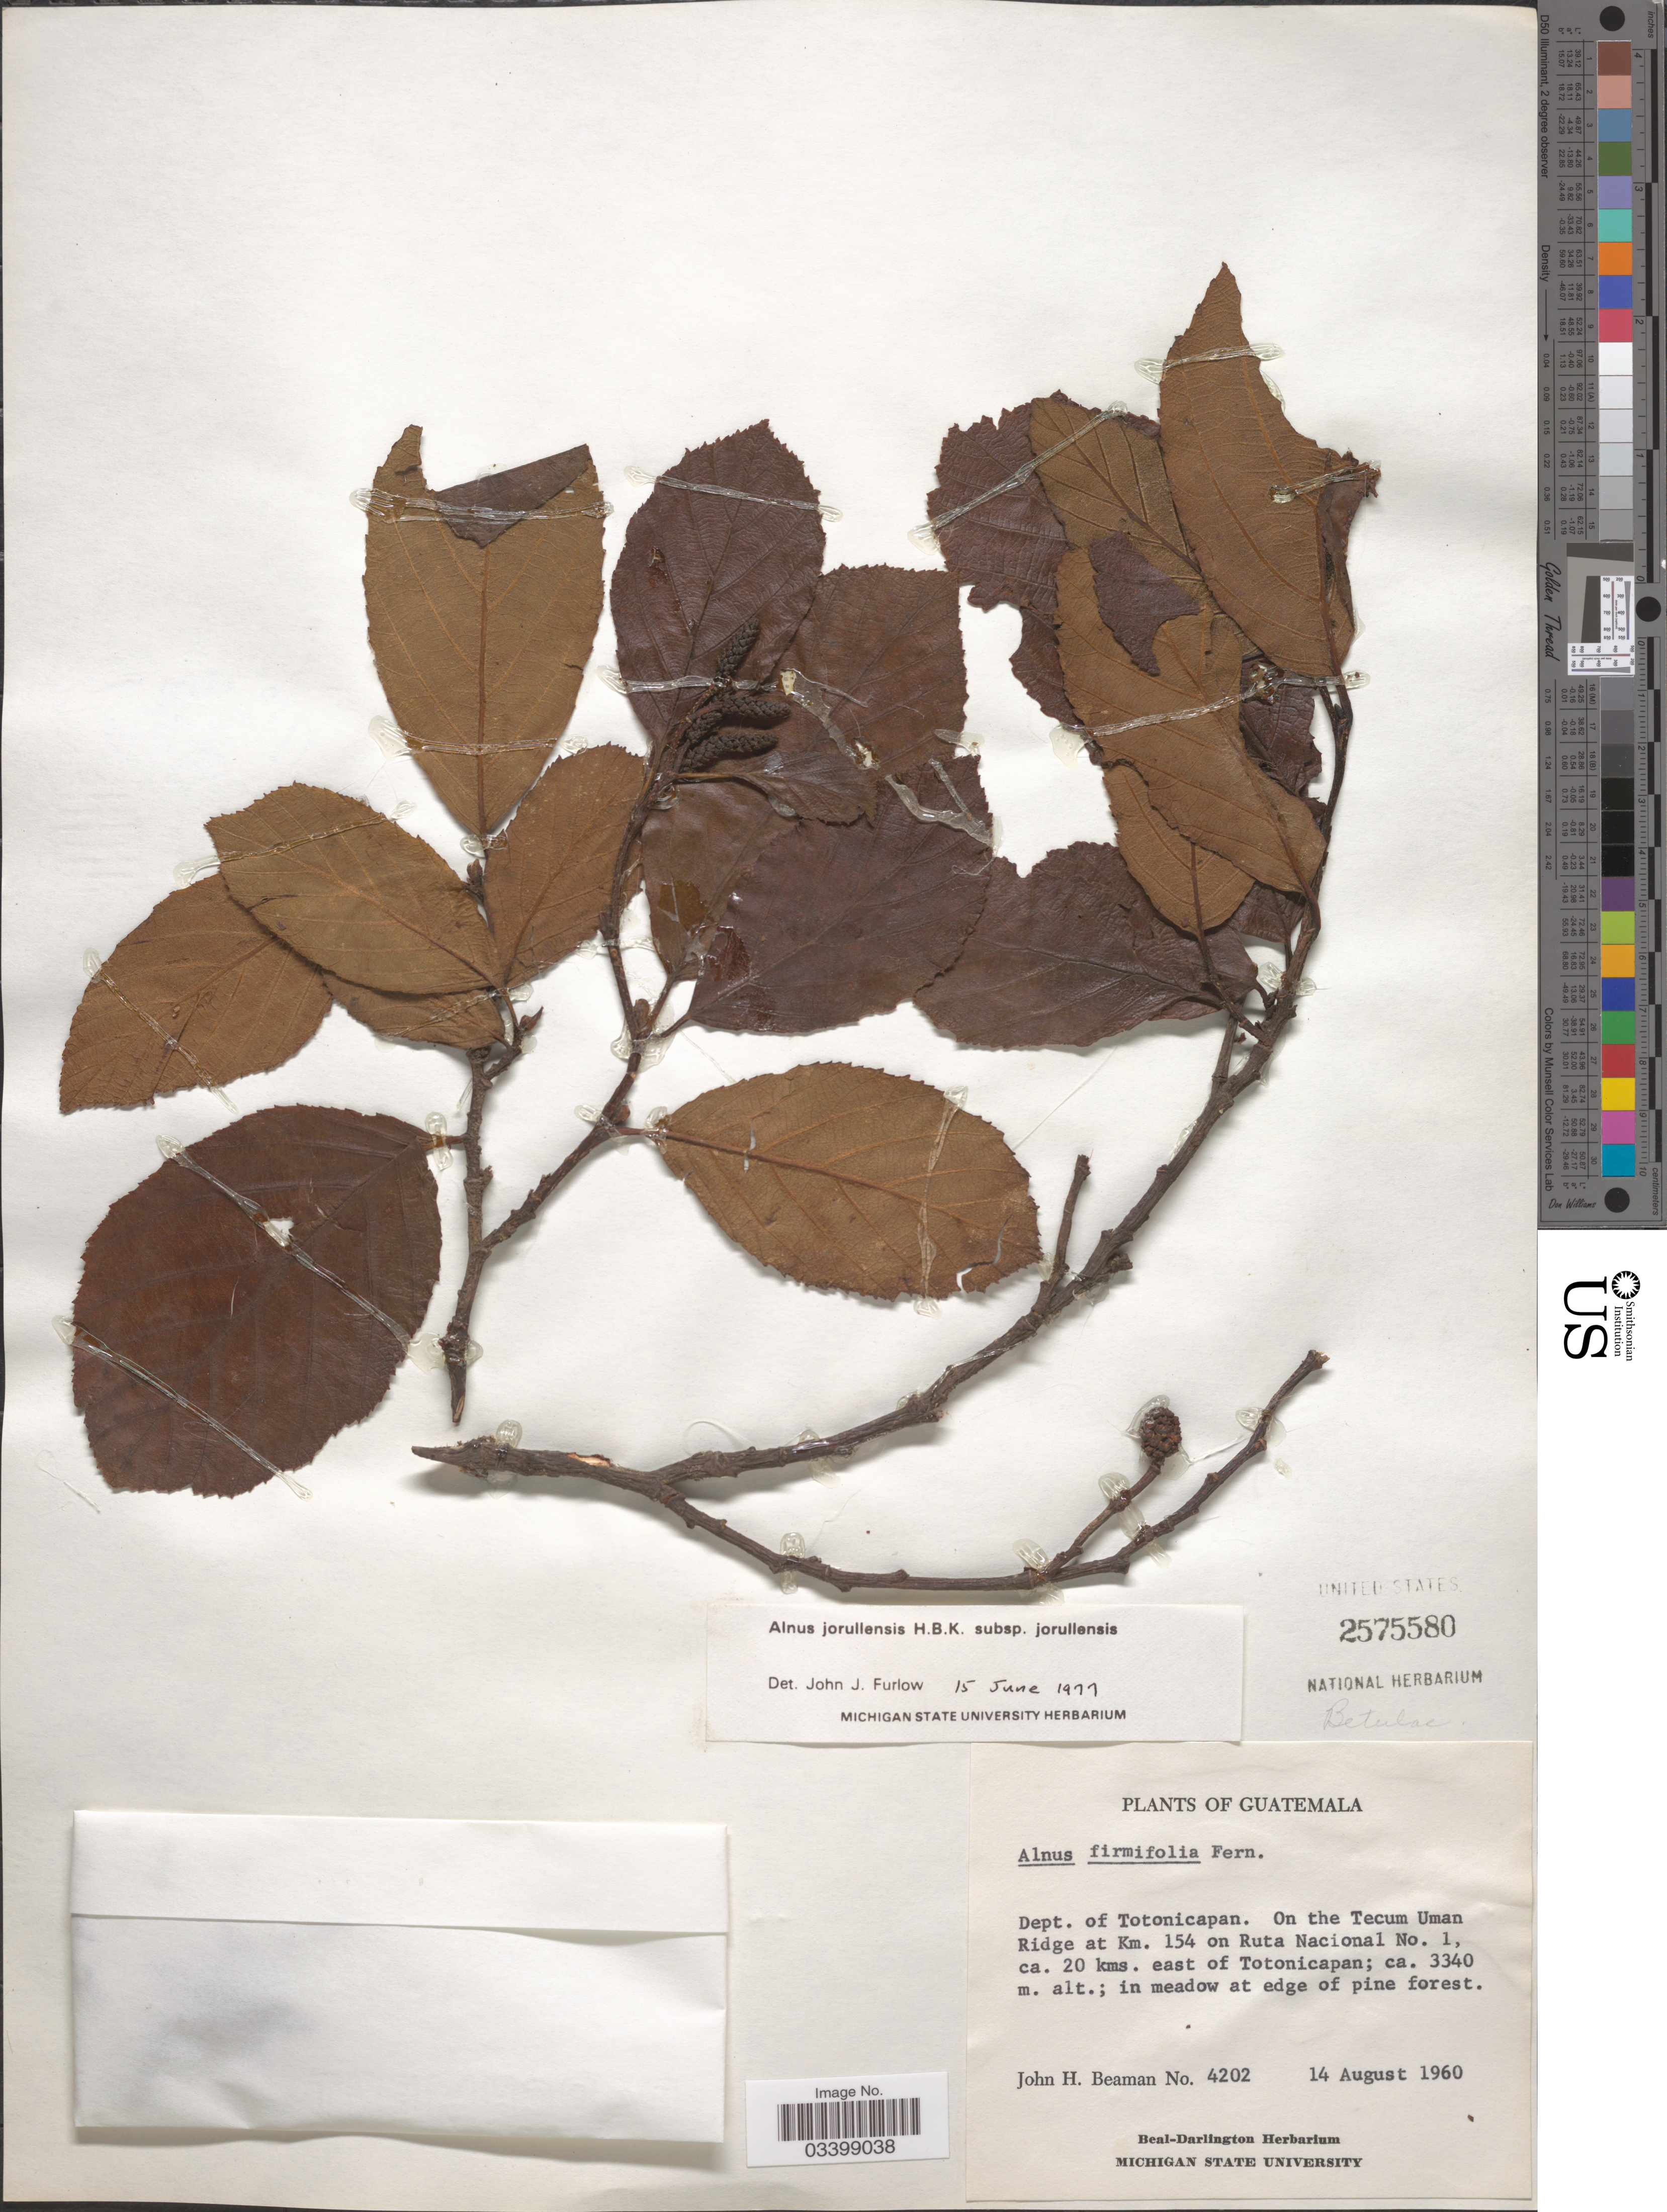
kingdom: Plantae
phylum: Tracheophyta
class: Magnoliopsida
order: Fagales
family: Betulaceae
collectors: J. H. Beaman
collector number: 4202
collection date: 1960-08-14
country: Guatemala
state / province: Totonicapan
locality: Dept. of Totonicapan. On the Tecum Uman Ridge at Km. 154 on Ruta Nacional No. 1, ca. 20 kms. east of Totonicapan.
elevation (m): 3340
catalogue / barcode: US 2575580